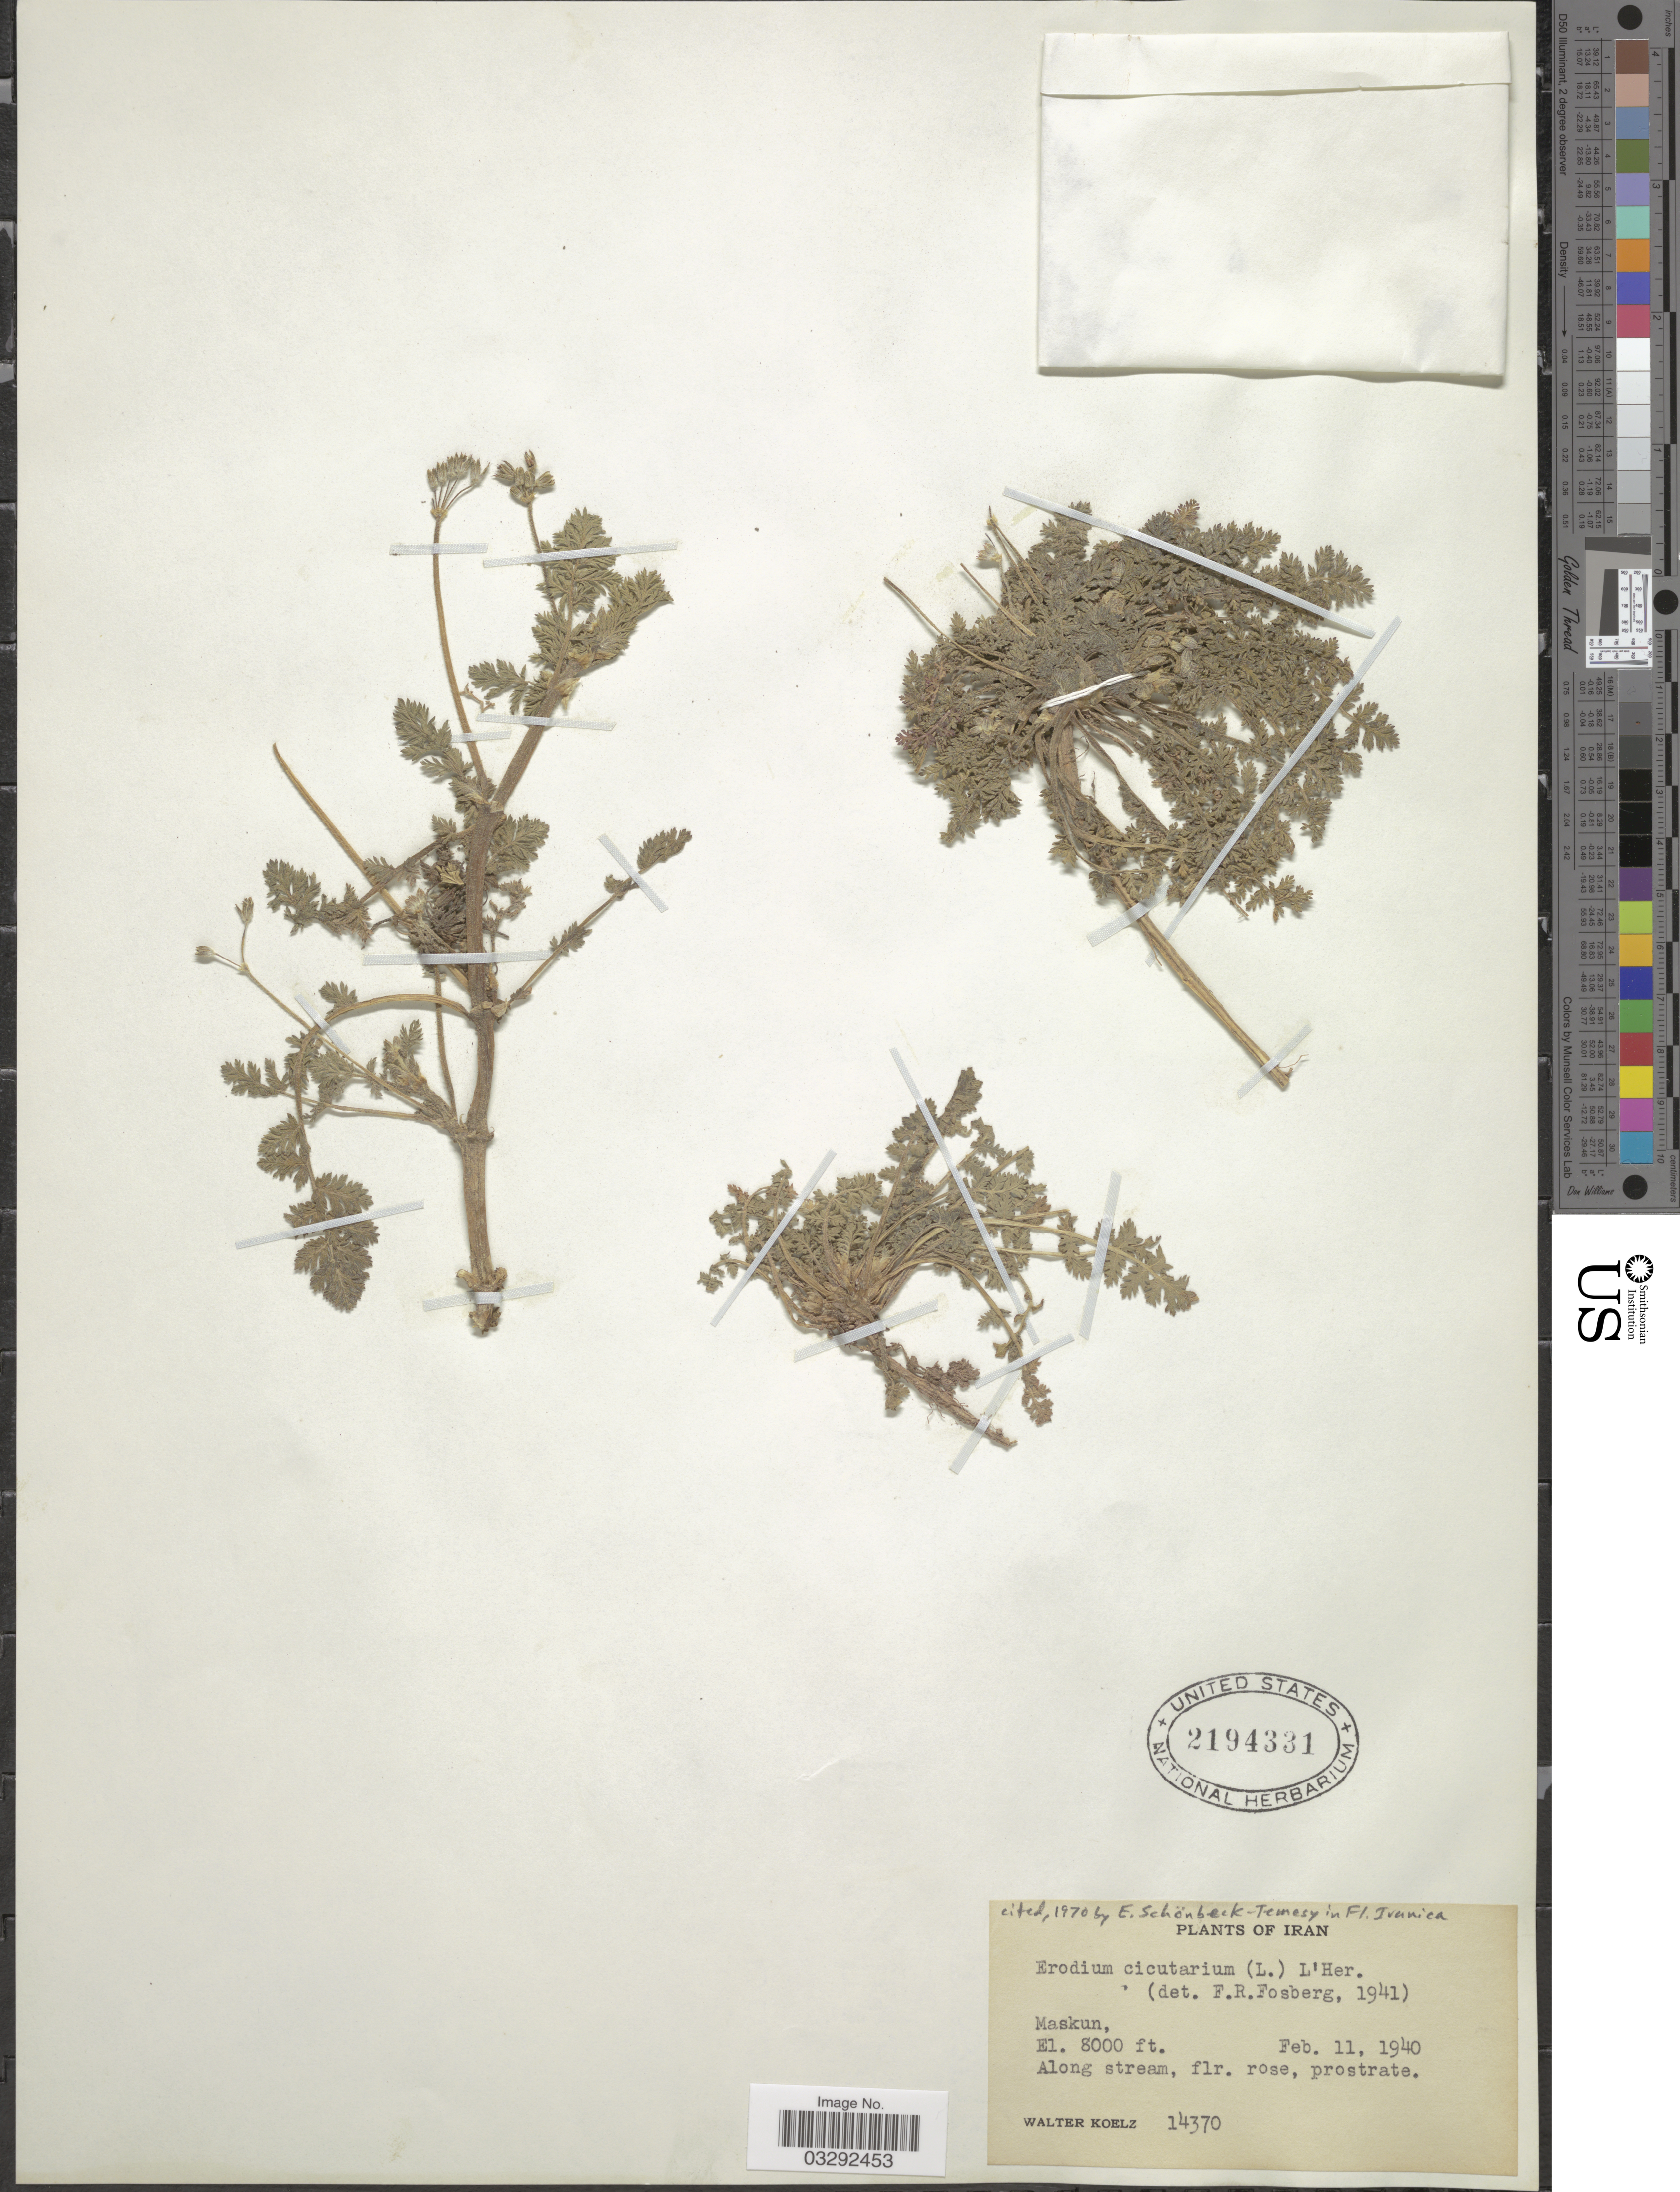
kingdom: Plantae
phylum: Tracheophyta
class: Magnoliopsida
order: Geraniales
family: Geraniaceae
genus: Erodium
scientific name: Erodium cicutarium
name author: (L.) L'Hér.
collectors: W. N. Koelz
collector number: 14370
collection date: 1940-02-11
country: Iran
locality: Maskun.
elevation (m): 2438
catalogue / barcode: US 2194331